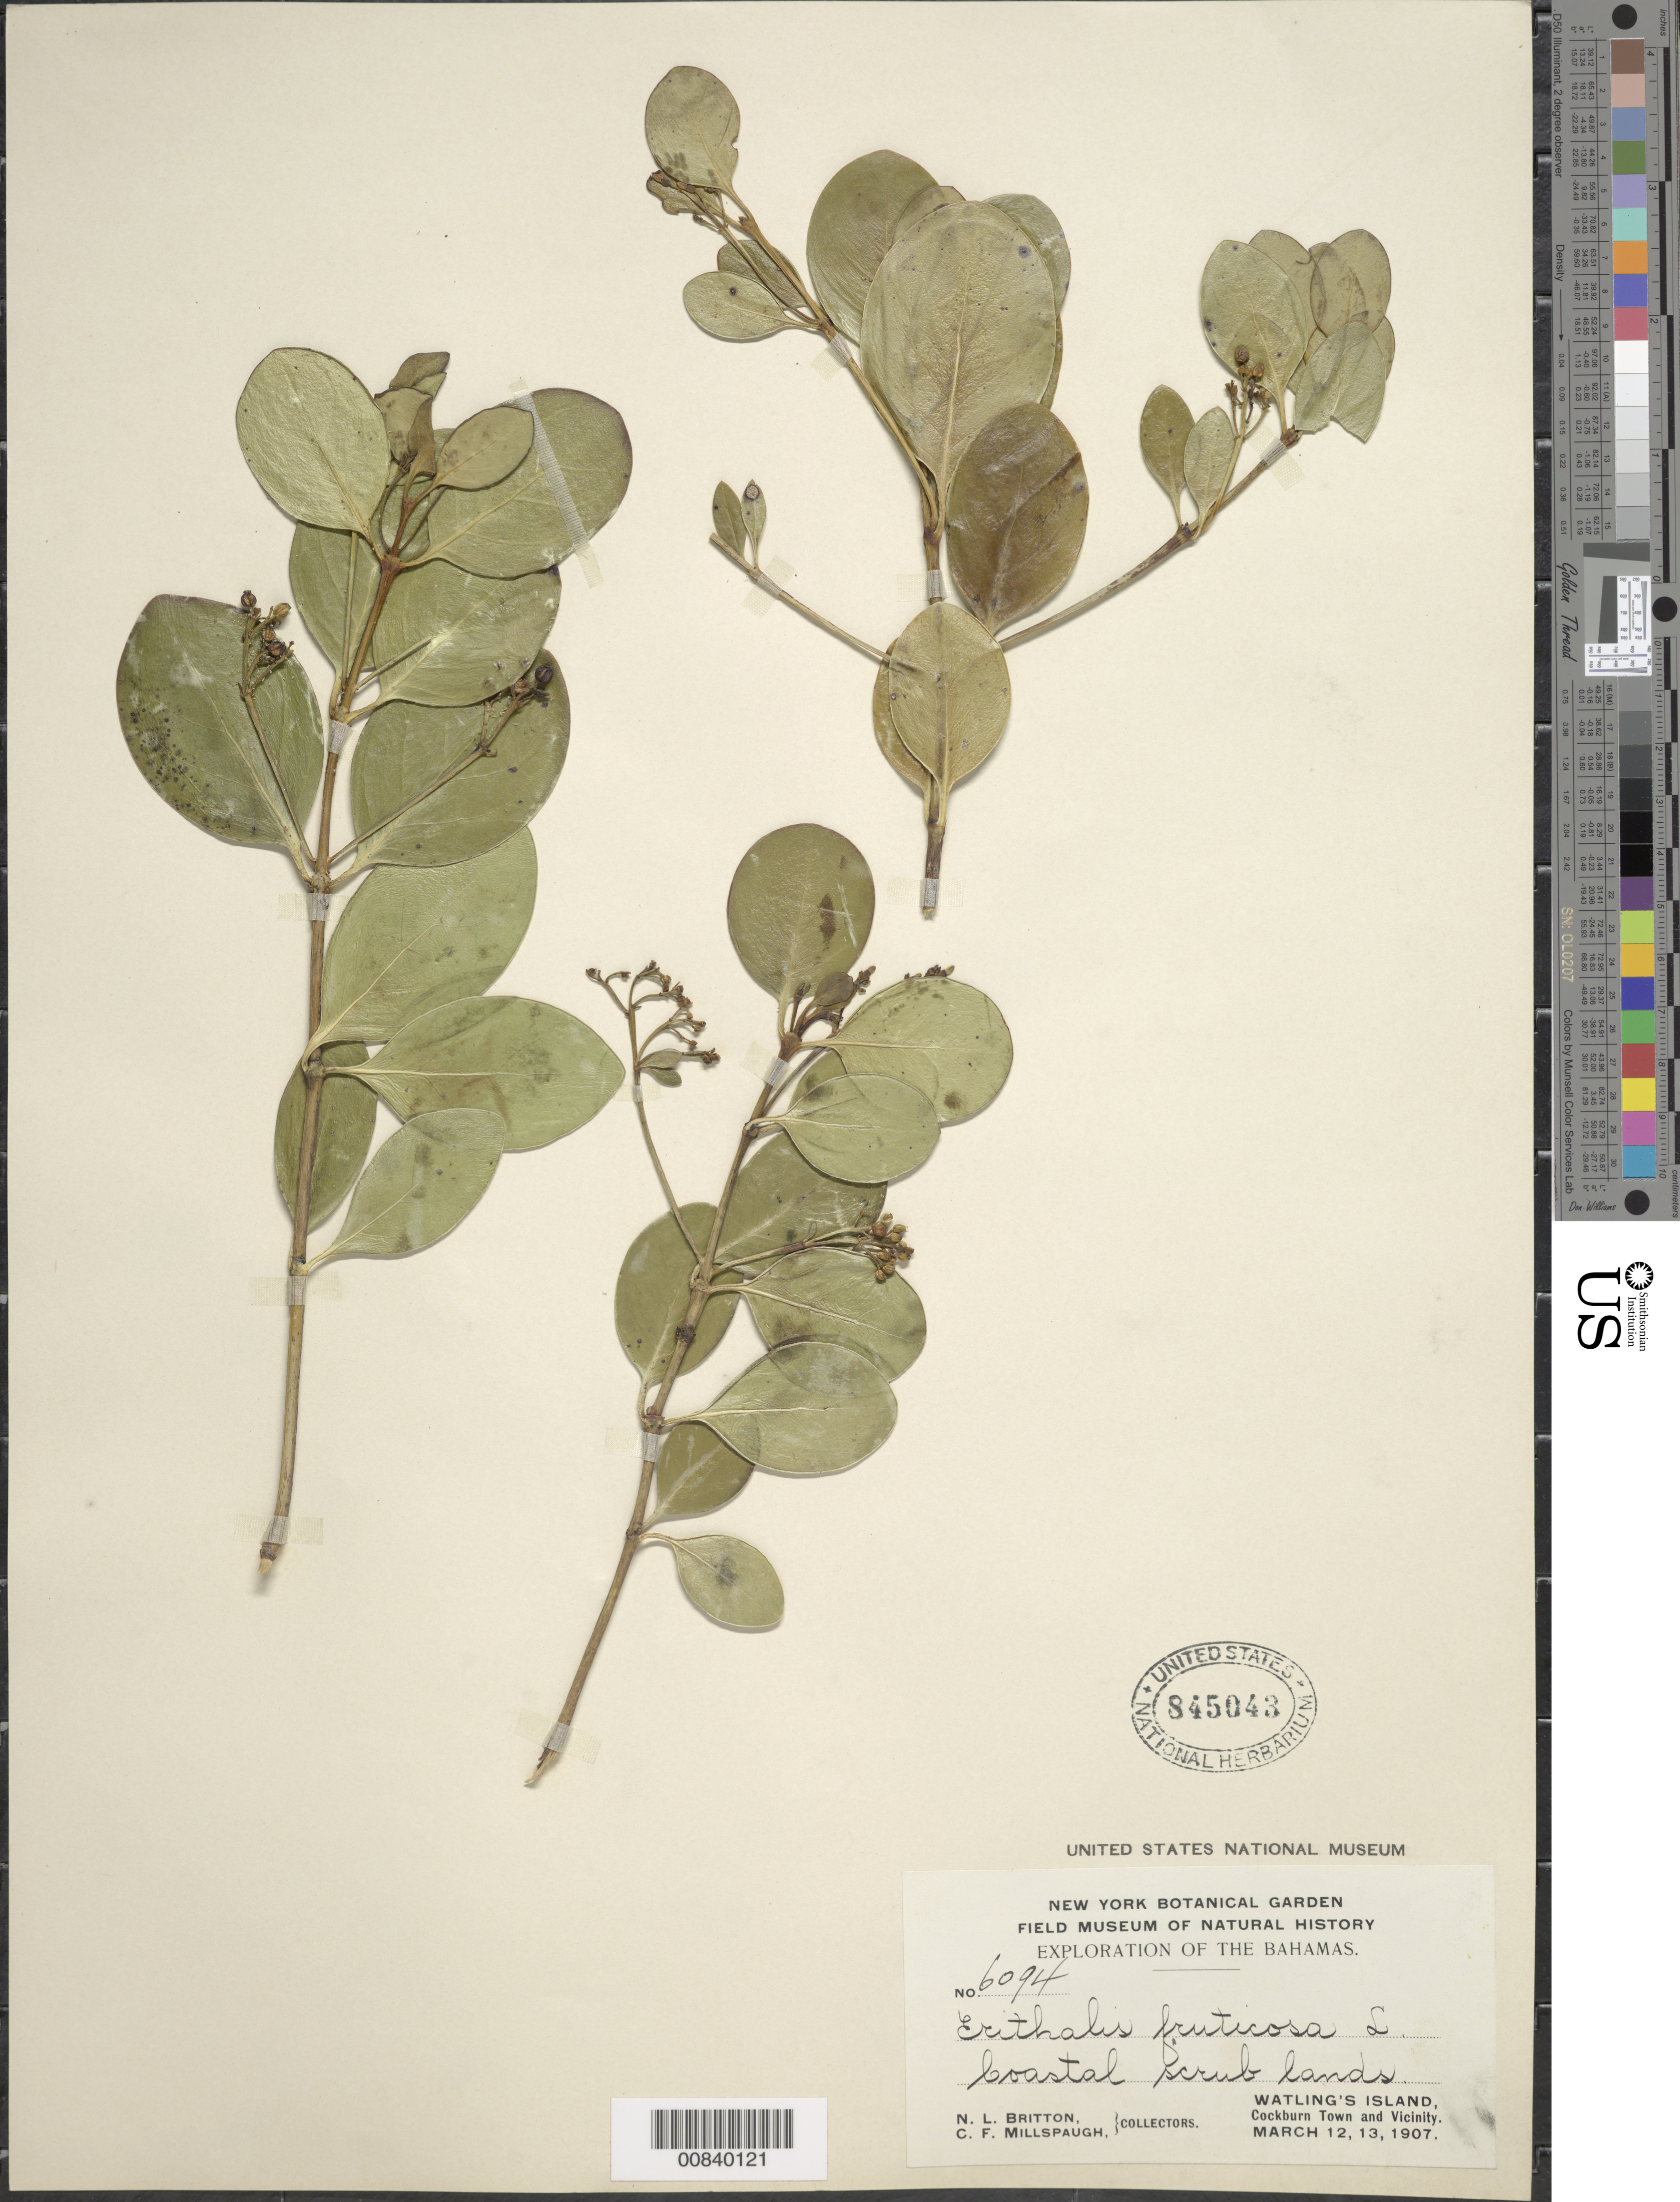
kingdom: Plantae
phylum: Tracheophyta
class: Magnoliopsida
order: Gentianales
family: Rubiaceae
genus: Erithalis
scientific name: Erithalis fruticosa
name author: L.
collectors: N. Britton & C. F. Millspaugh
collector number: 6094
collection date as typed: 12 Mar 1907 to 12 Mar 1907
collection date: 1907-03-12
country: Bahamas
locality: Watling's Island, Cockburn Town and vicinity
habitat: Coastal scrub lands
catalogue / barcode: US 845043